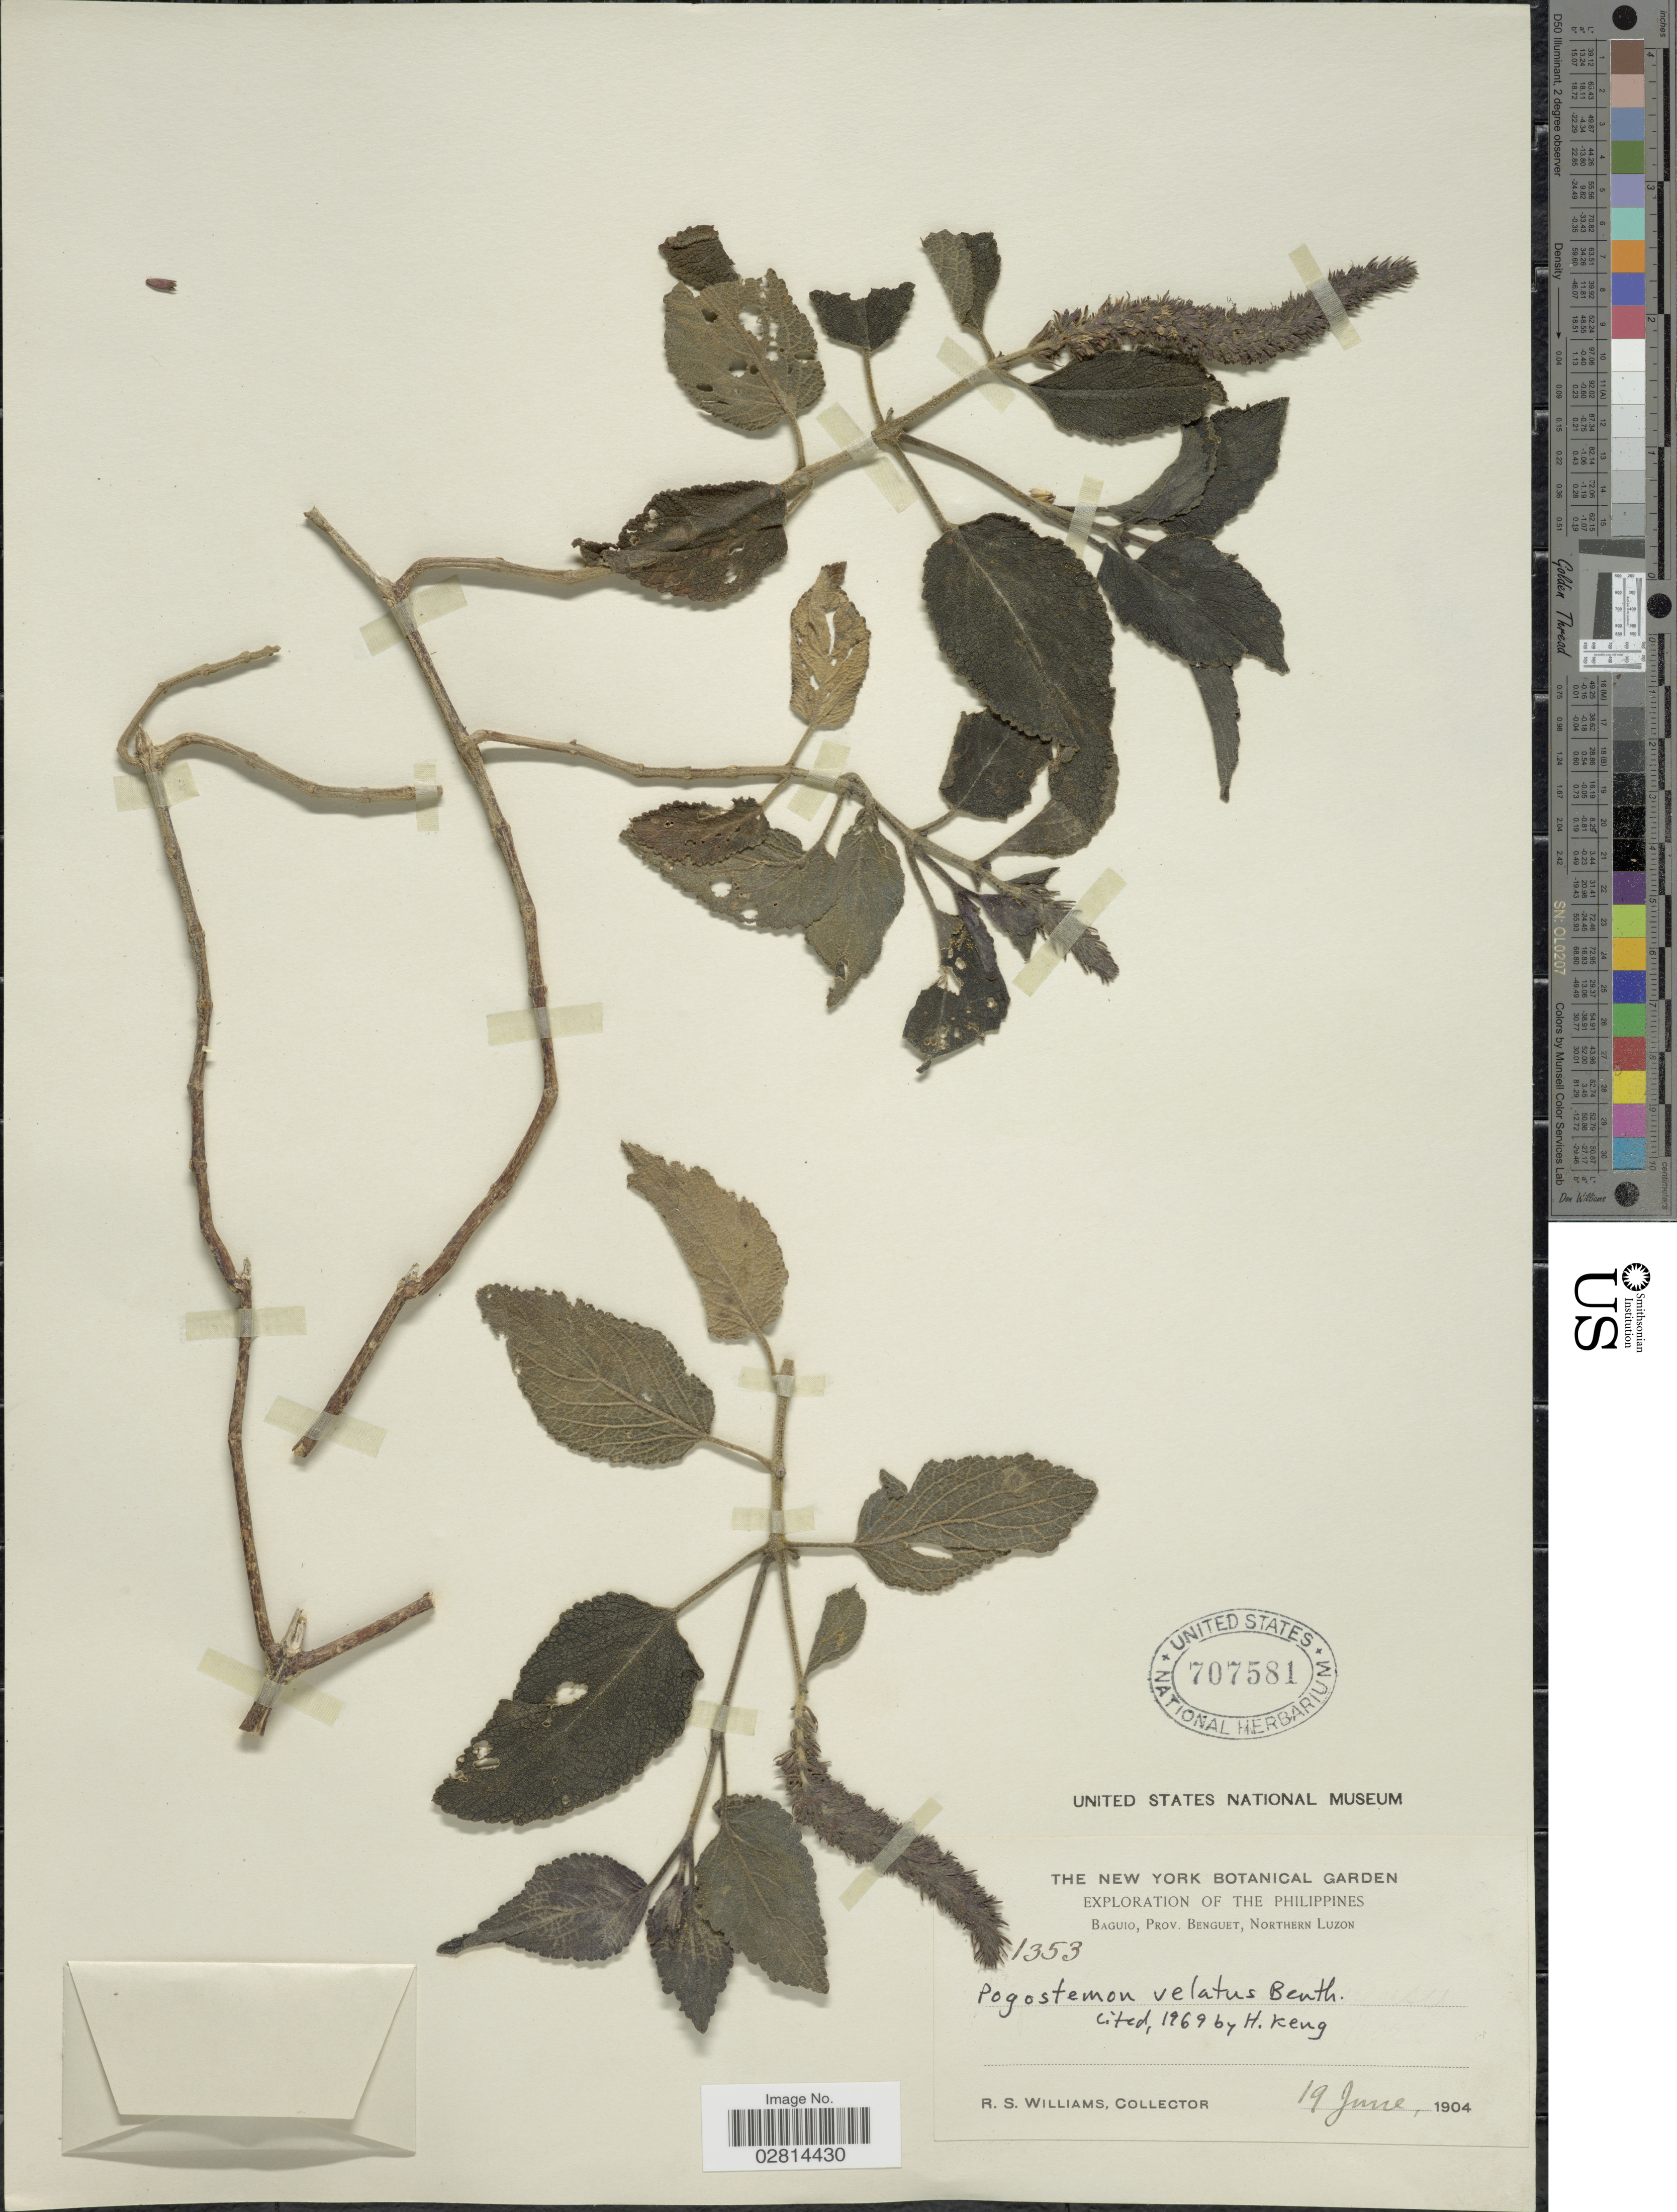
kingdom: Plantae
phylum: Tracheophyta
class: Magnoliopsida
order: Lamiales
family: Lamiaceae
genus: Pogostemon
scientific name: Pogostemon velatus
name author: Benth.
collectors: R. S. Williams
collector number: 1353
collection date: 1904-06-19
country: Philippines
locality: Baguio, Prov. of Benguet, Northern Luzon.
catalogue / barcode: US 707581